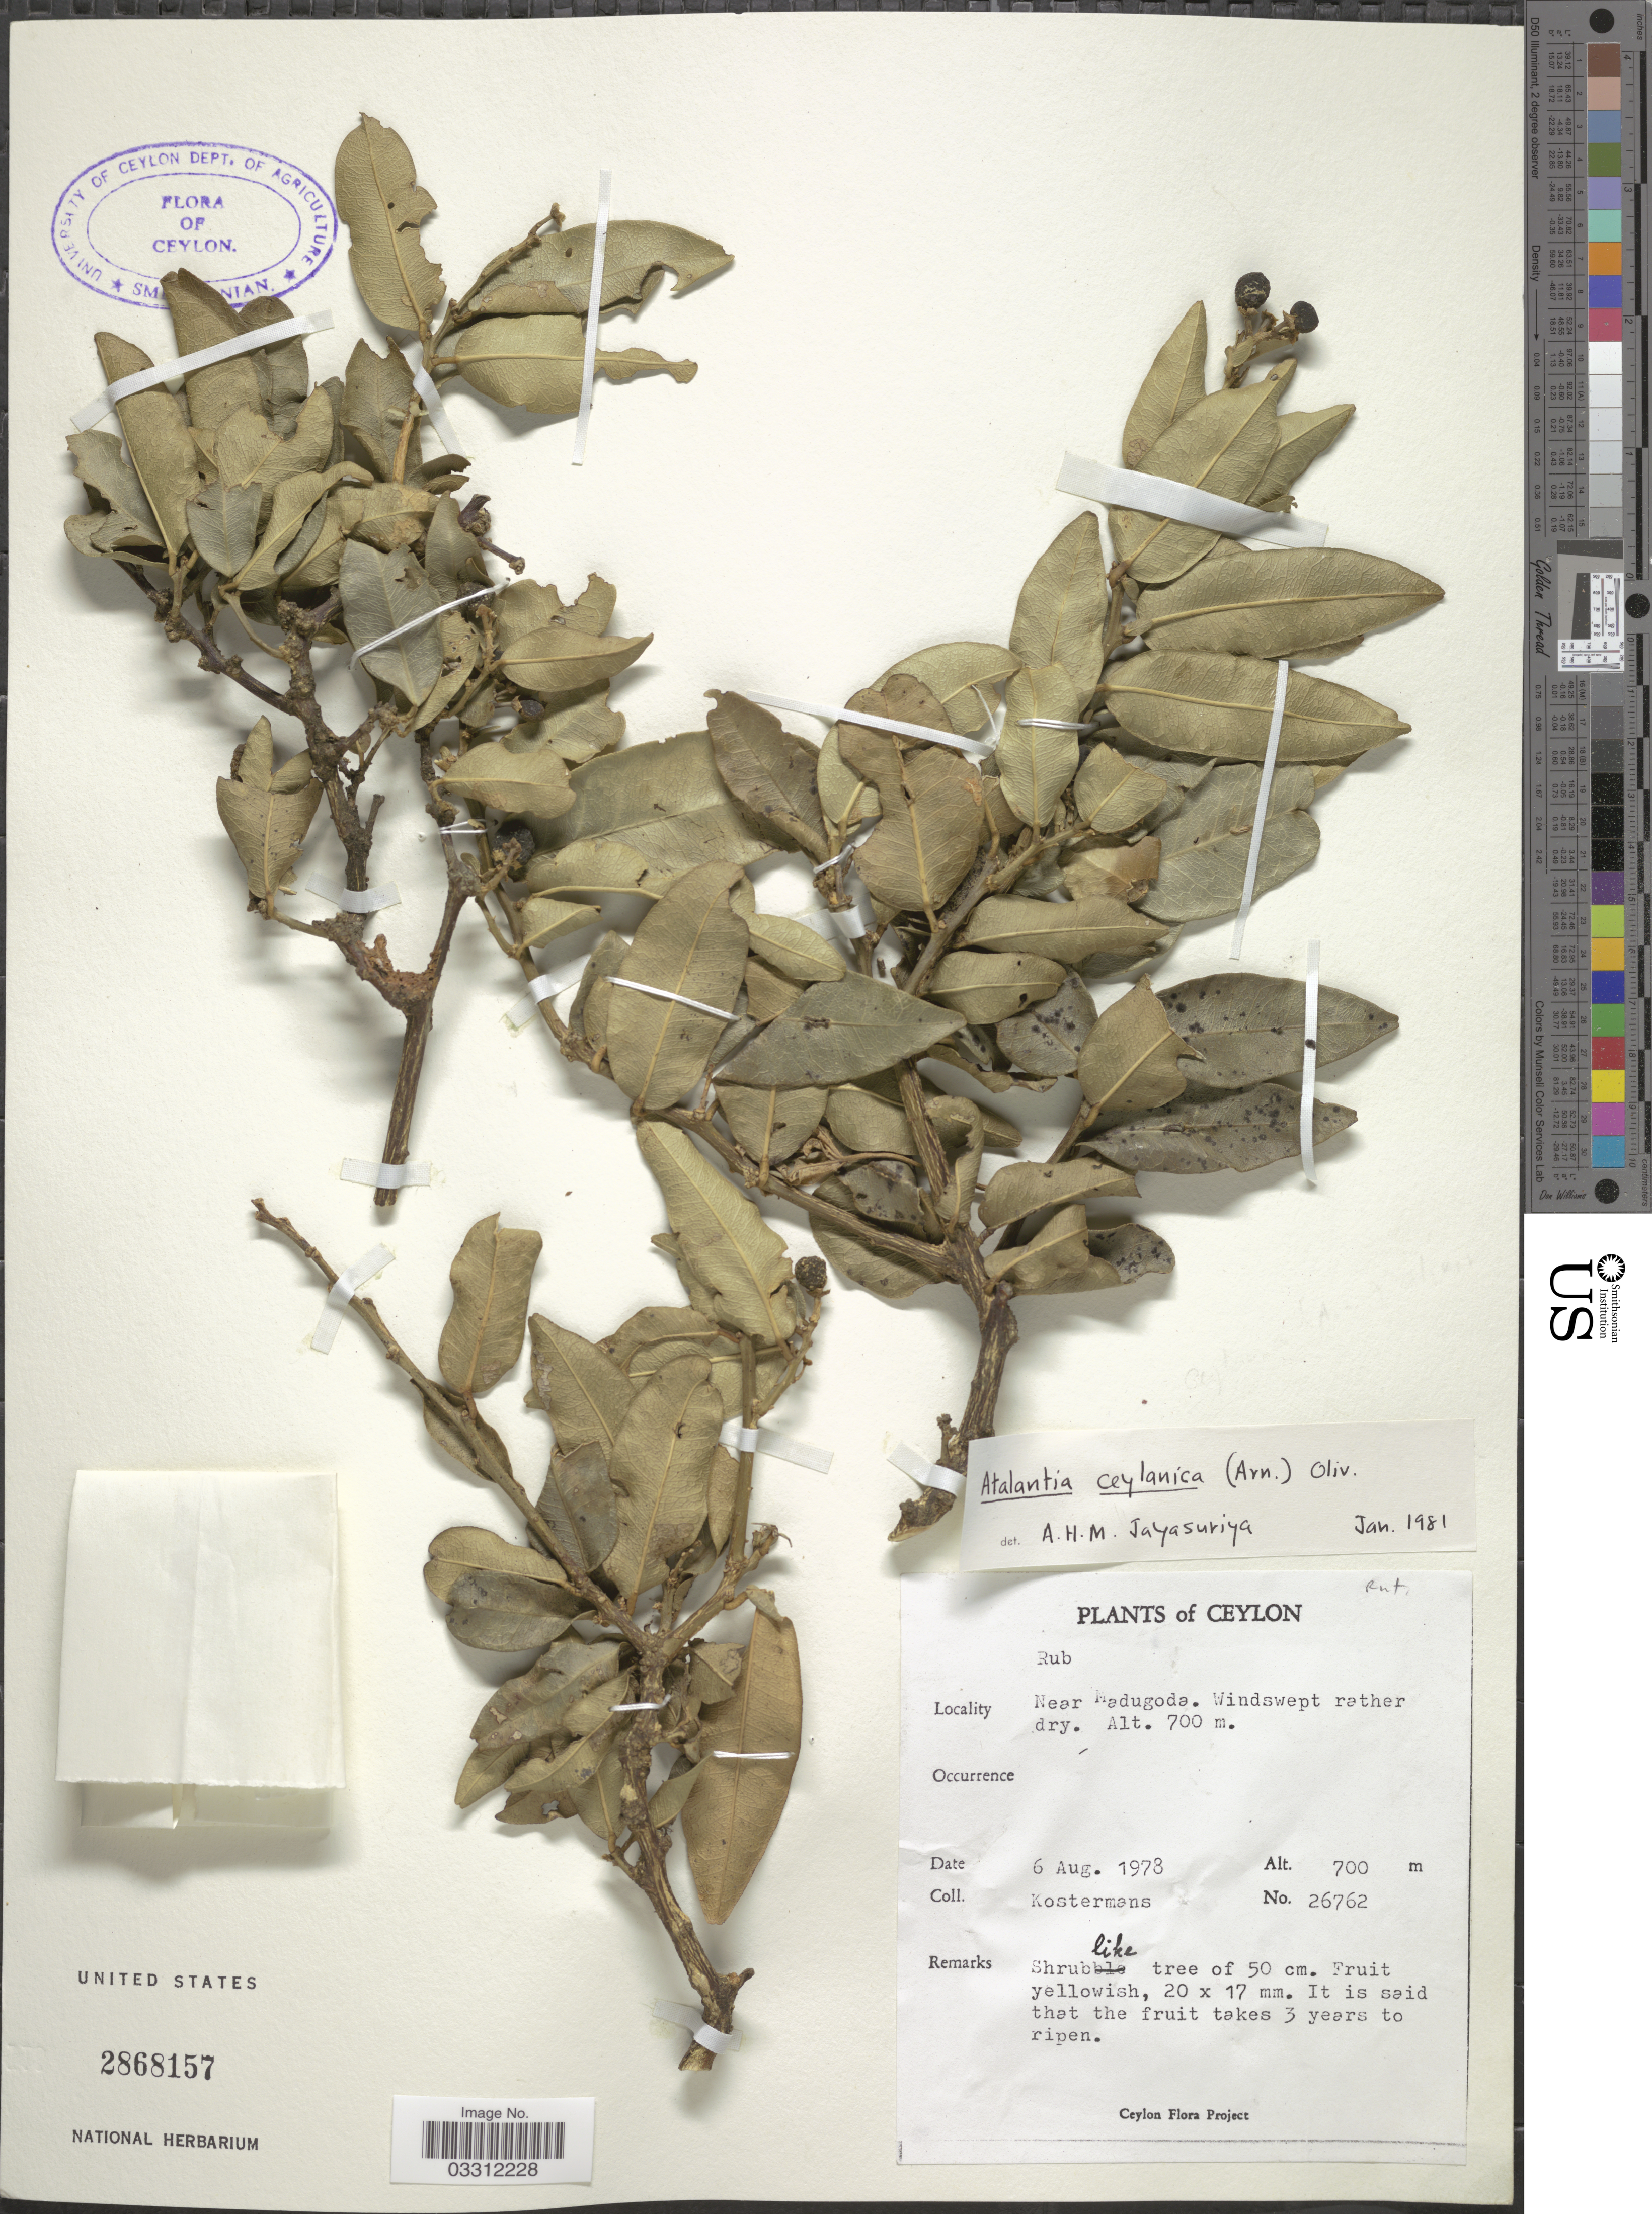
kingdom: Plantae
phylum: Tracheophyta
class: Magnoliopsida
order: Sapindales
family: Rutaceae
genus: Atalantia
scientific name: Atalantia ceylanica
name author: (Arn.) Oliv.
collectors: Kostermans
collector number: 26762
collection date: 1978-08-06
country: Sri Lanka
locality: Ceylon, Near Madugoda.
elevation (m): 700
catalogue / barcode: US 2868157